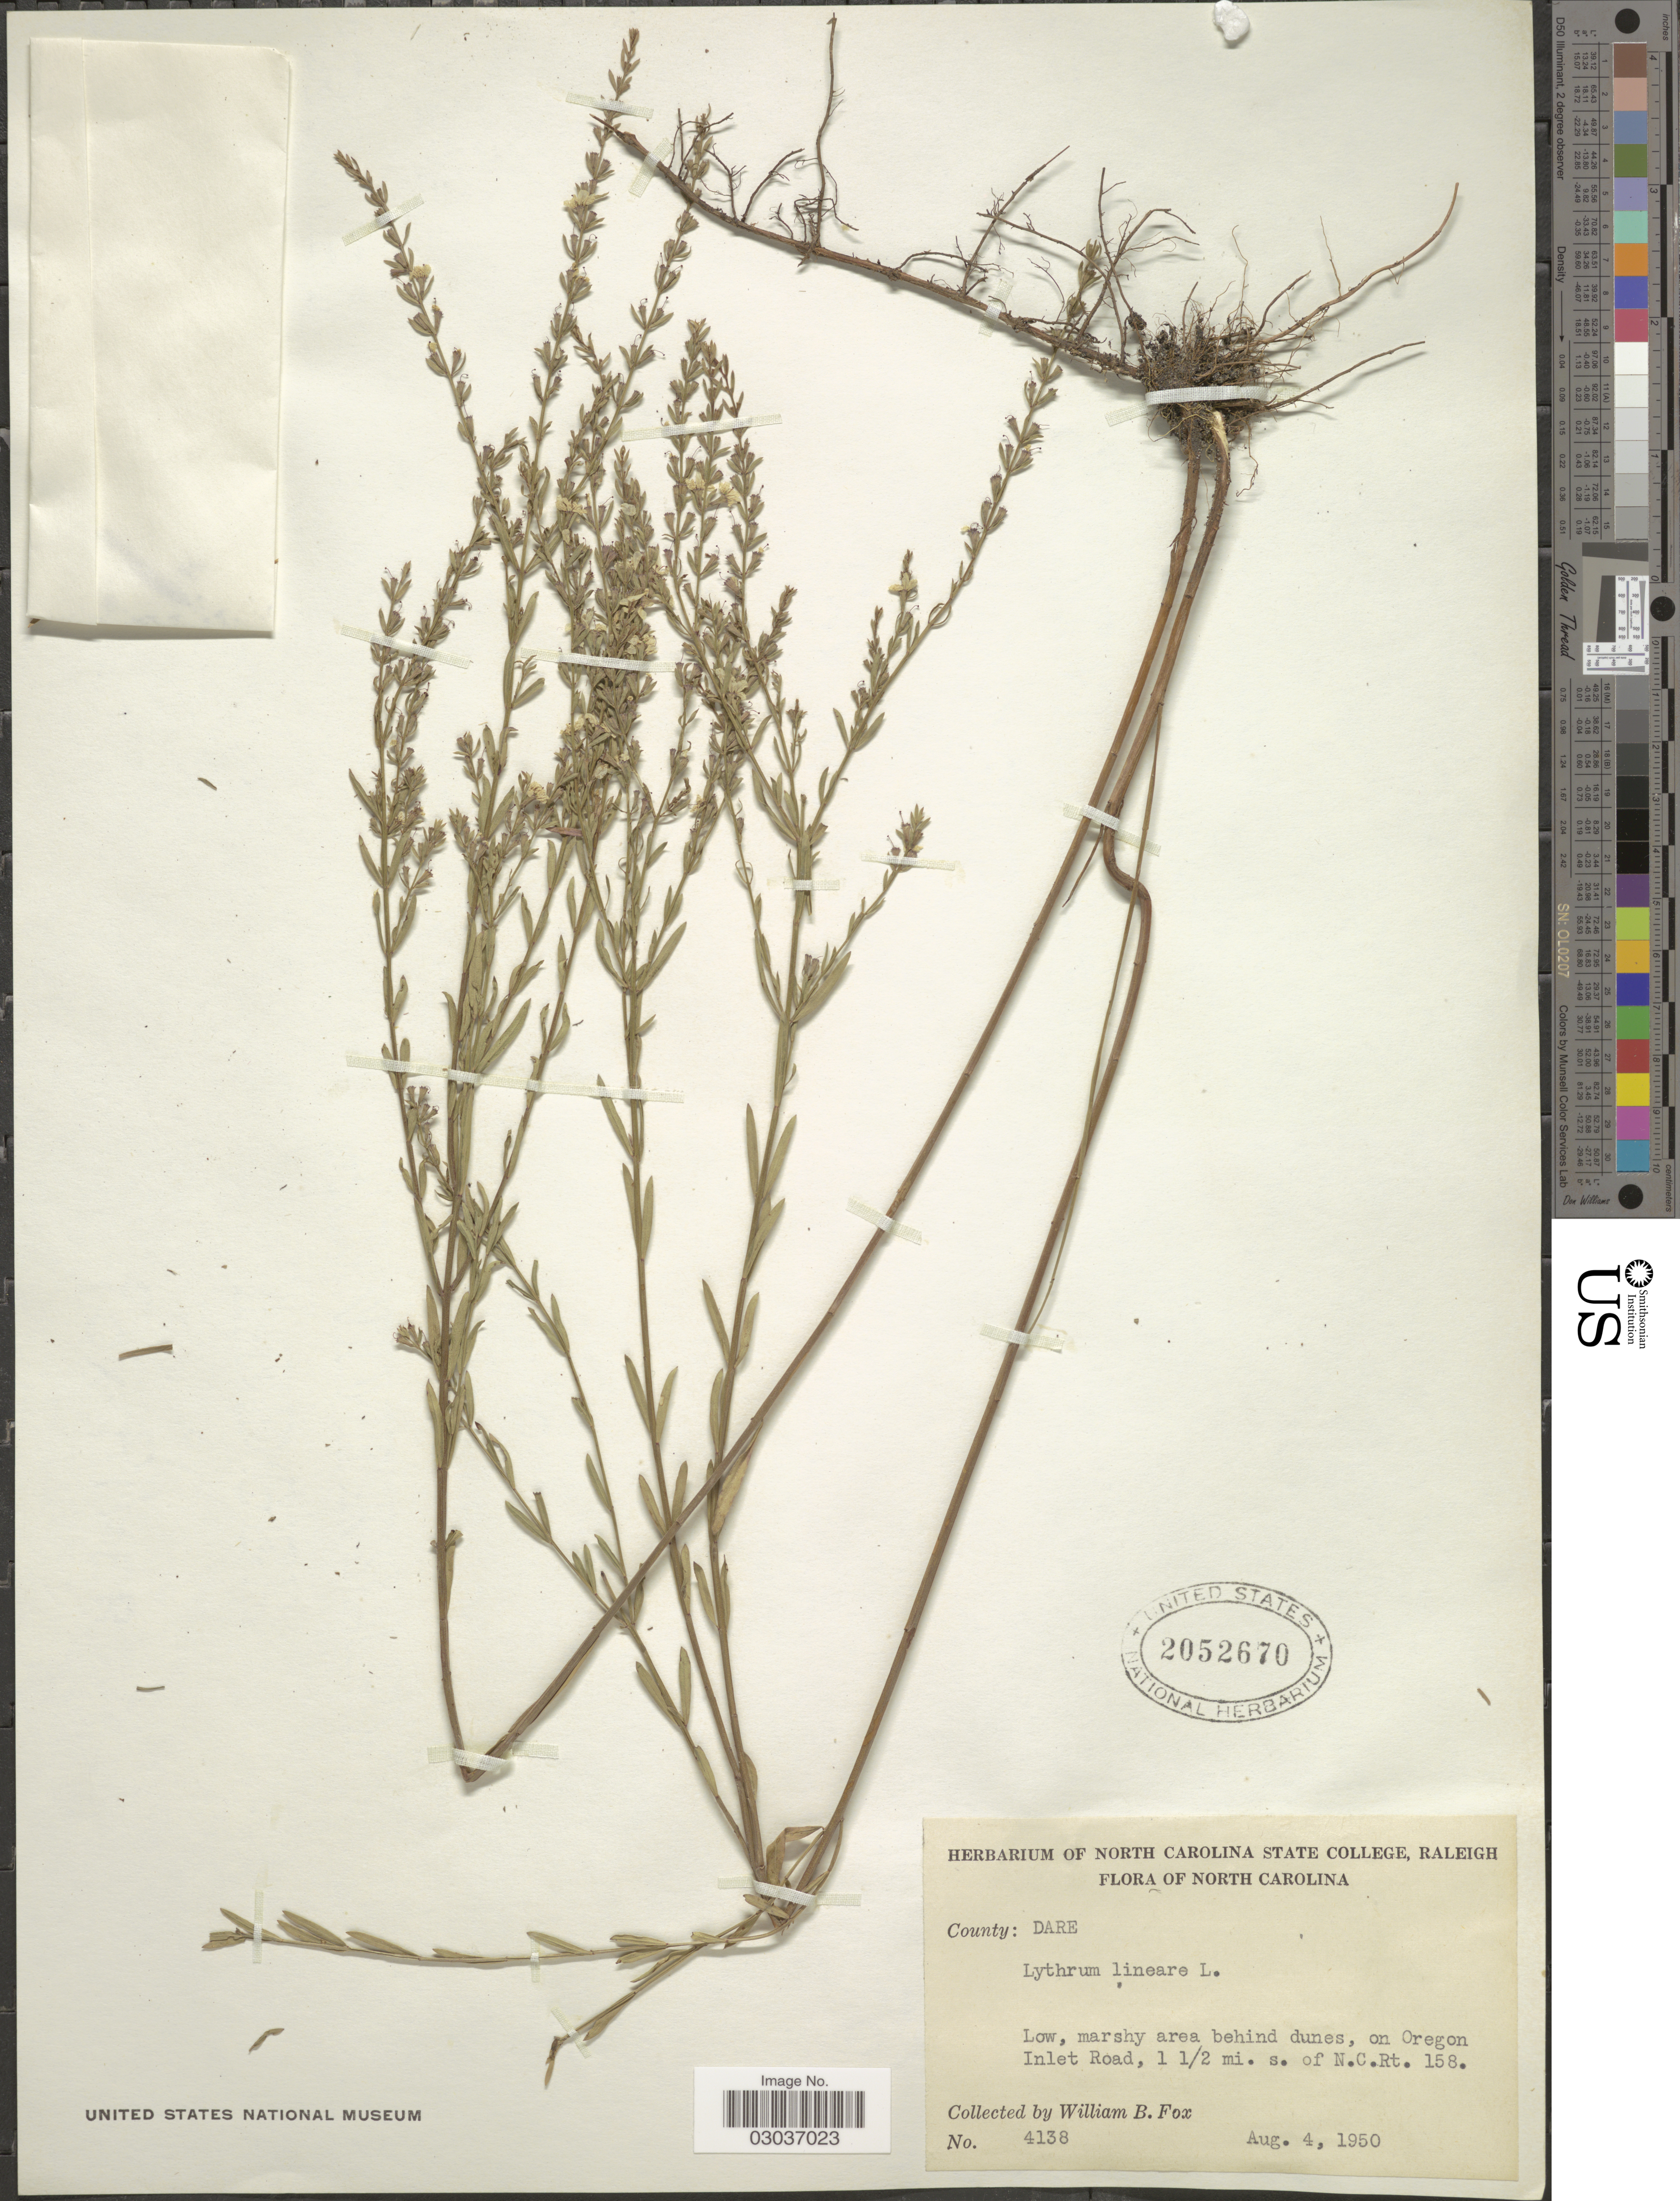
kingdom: Plantae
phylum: Tracheophyta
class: Magnoliopsida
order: Myrtales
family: Lythraceae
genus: Lythrum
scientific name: Lythrum lineare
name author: L.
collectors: W. Fox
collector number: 4138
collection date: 1950-08-04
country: United States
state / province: North Carolina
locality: On Oregon Inlet Road, 1½ mi. s. of N.C. Rt. 158.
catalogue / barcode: US 2052670